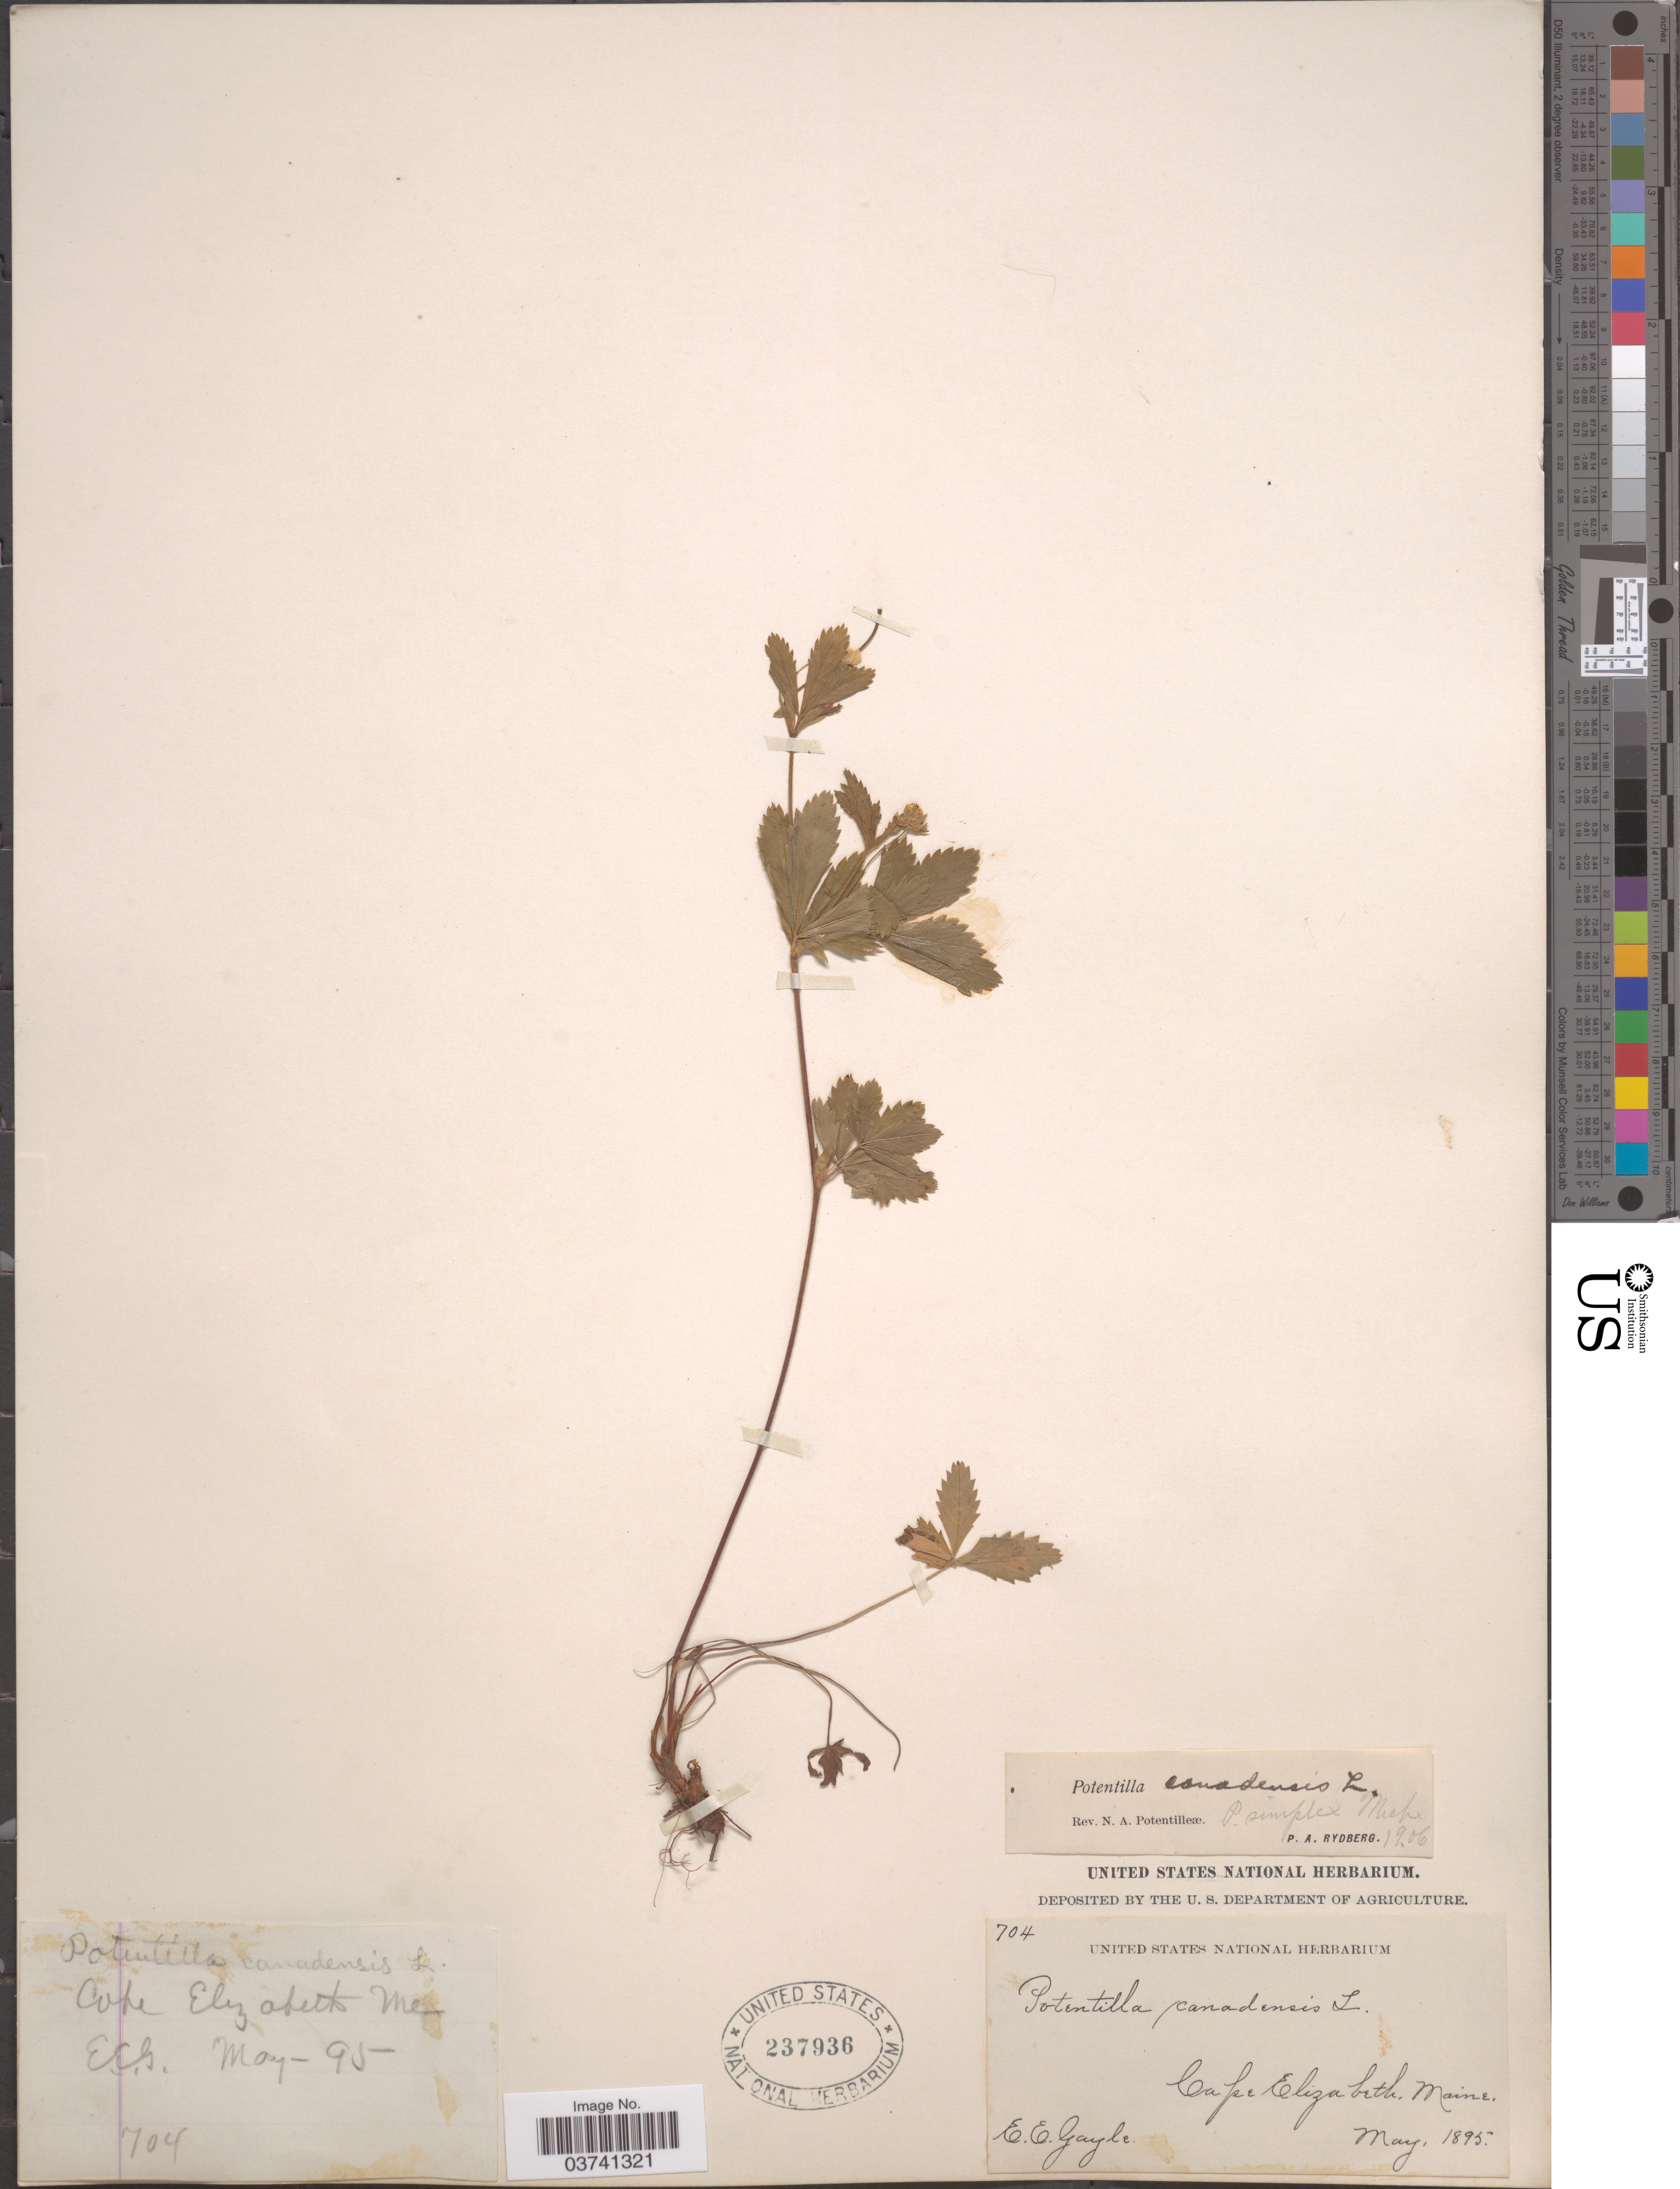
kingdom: Plantae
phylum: Tracheophyta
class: Magnoliopsida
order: Rosales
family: Rosaceae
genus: Potentilla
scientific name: Potentilla simplex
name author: Michx.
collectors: E. Gayle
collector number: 704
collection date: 1895-05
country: United States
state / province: Maine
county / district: Cumberland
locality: Cape Elizabeth.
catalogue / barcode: US 237936